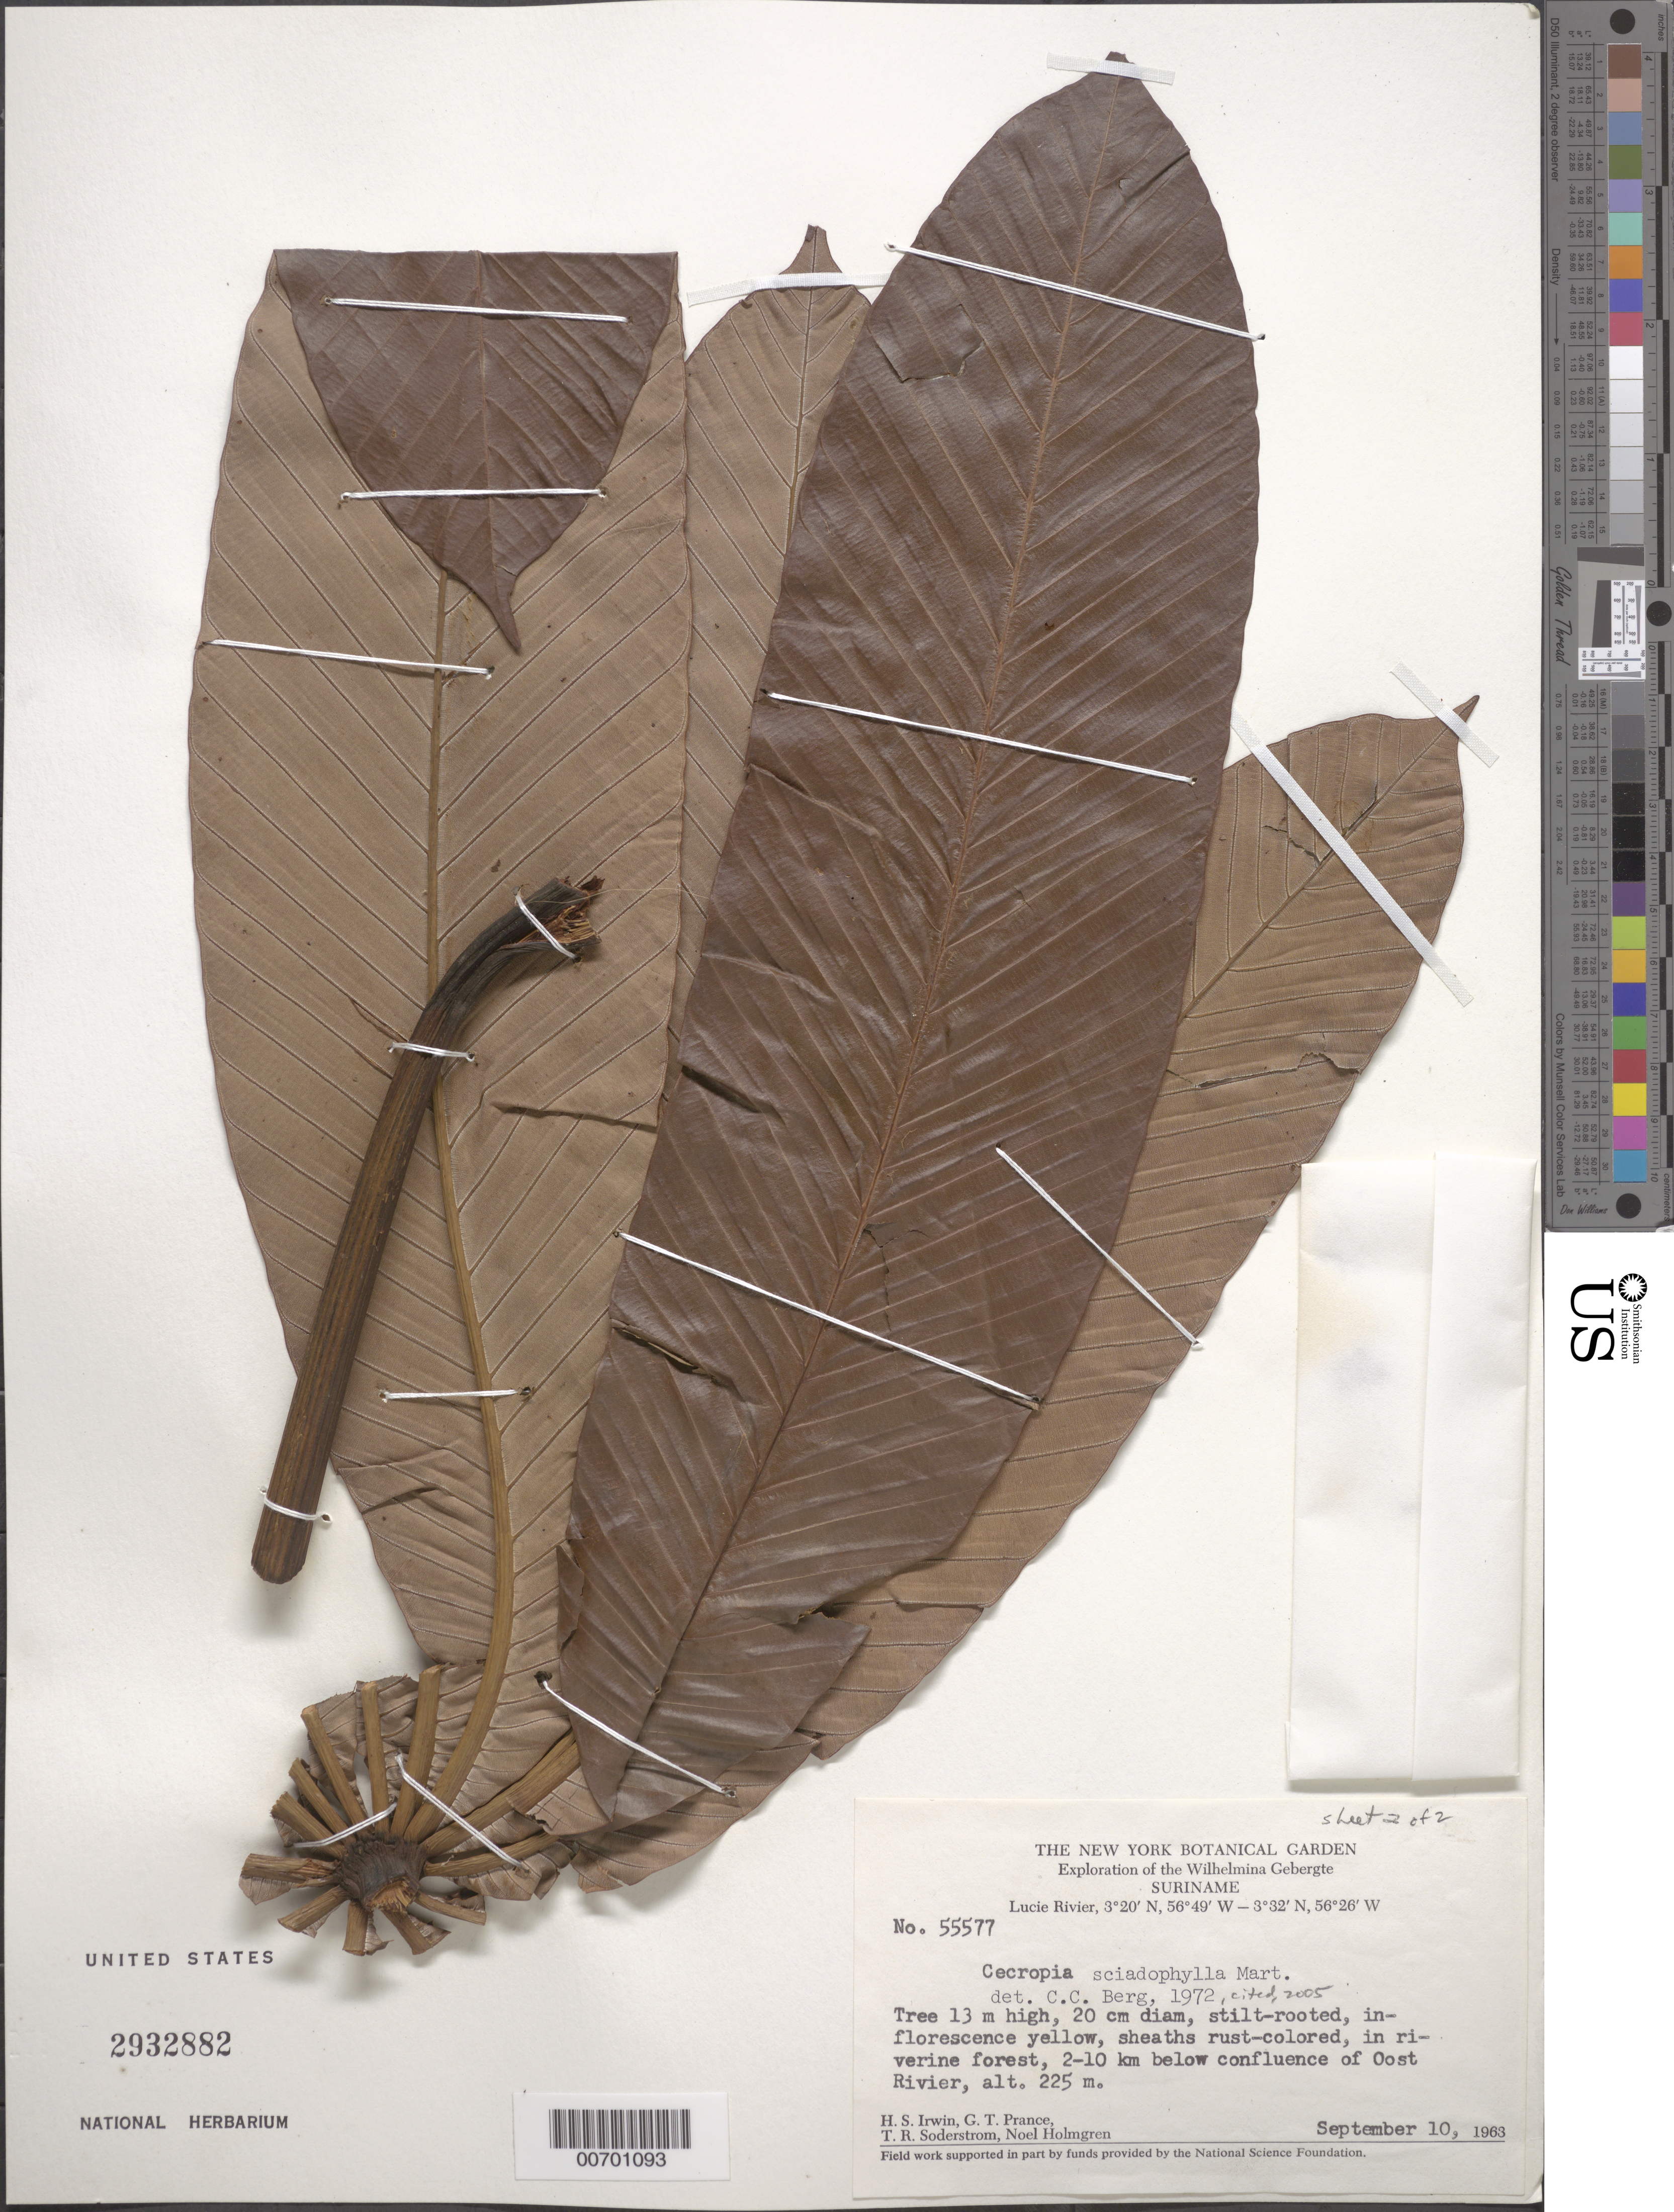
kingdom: Plantae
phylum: Tracheophyta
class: Magnoliopsida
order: Rosales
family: Urticaceae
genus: Cecropia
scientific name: Cecropia sciadophylla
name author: Mart.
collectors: H. Irwin, G. T. Prance, T. R. Soderstrom & N. H. Holmgren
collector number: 55577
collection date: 1963-09-10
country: Suriname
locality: Wilhelmina Gebergte. Lucie Rivier. 2-10 km below confluence of Oost Rivier.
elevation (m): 225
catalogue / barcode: US 2932882